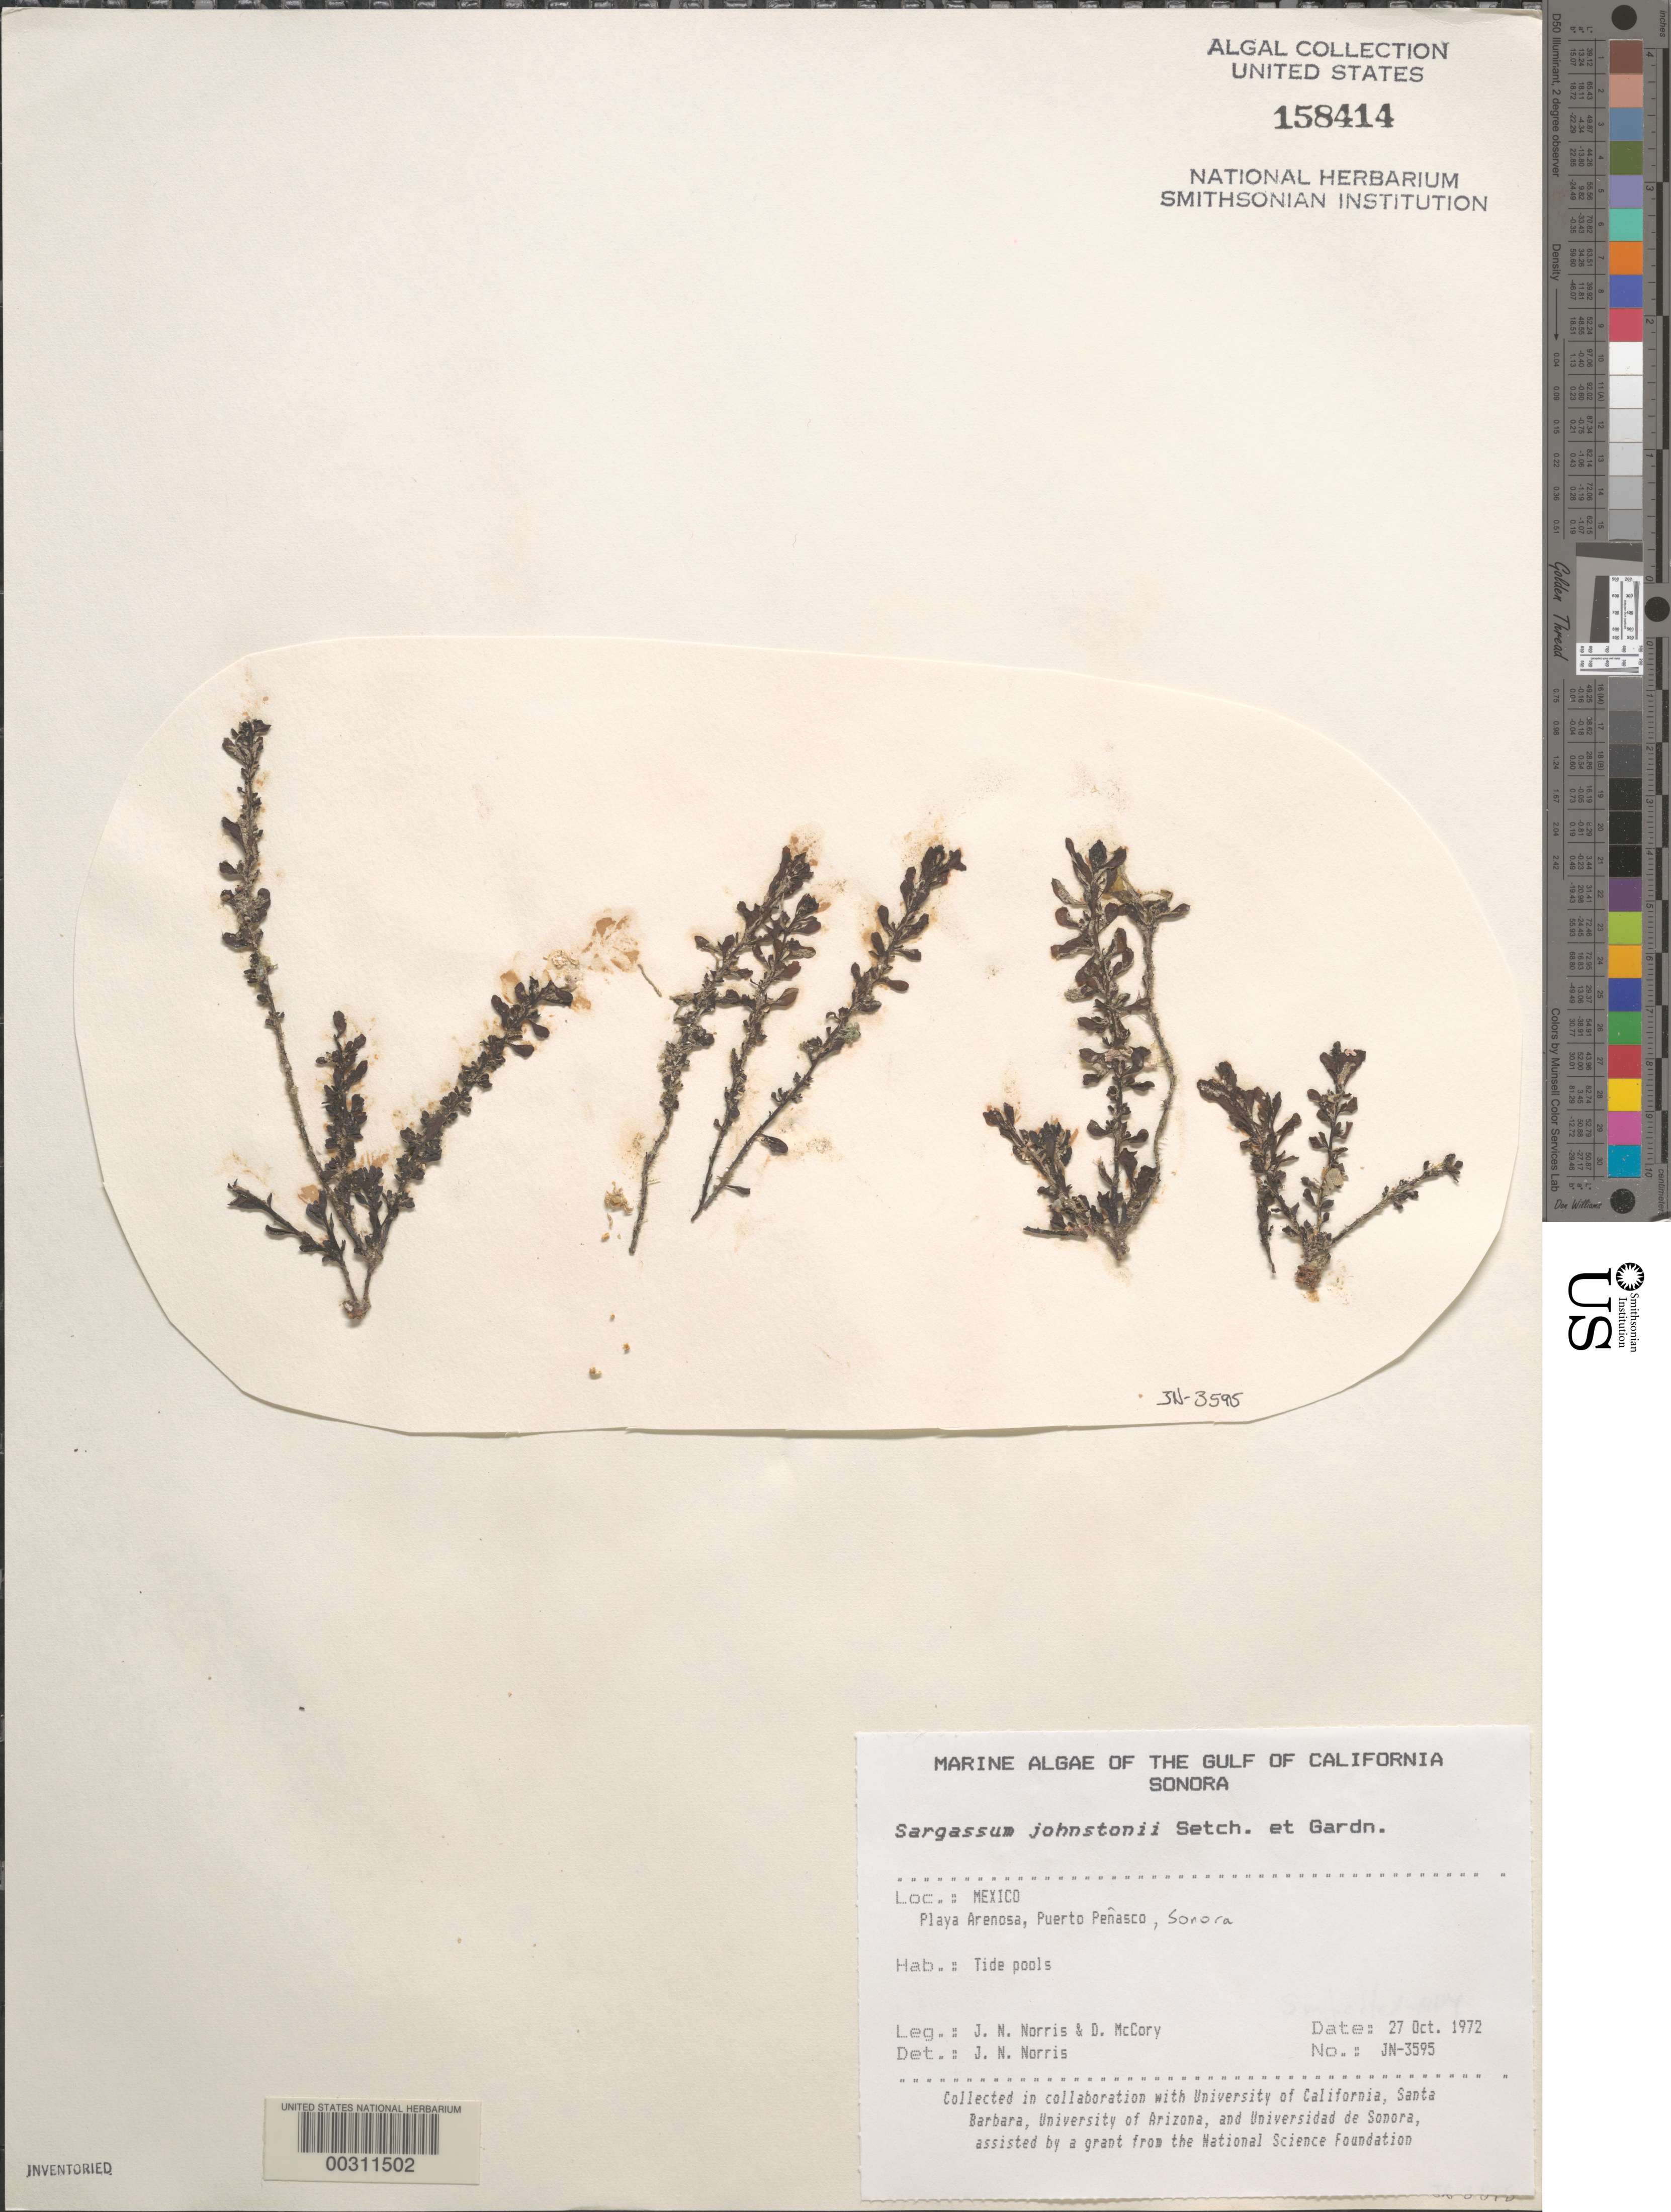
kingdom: Chromista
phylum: Ochrophyta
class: Phaeophyceae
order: Fucales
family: Sargassaceae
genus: Sargassum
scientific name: Sargassum johnstonii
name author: Setchell & N.L. Gardner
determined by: Norris, James N.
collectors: J. N. Norris & D. McCory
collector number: JN-3595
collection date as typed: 27 Oct 1972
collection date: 1972-10-27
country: Mexico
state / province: Sonora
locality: Playa Arenosa, Puerto Penasco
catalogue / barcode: US 158414